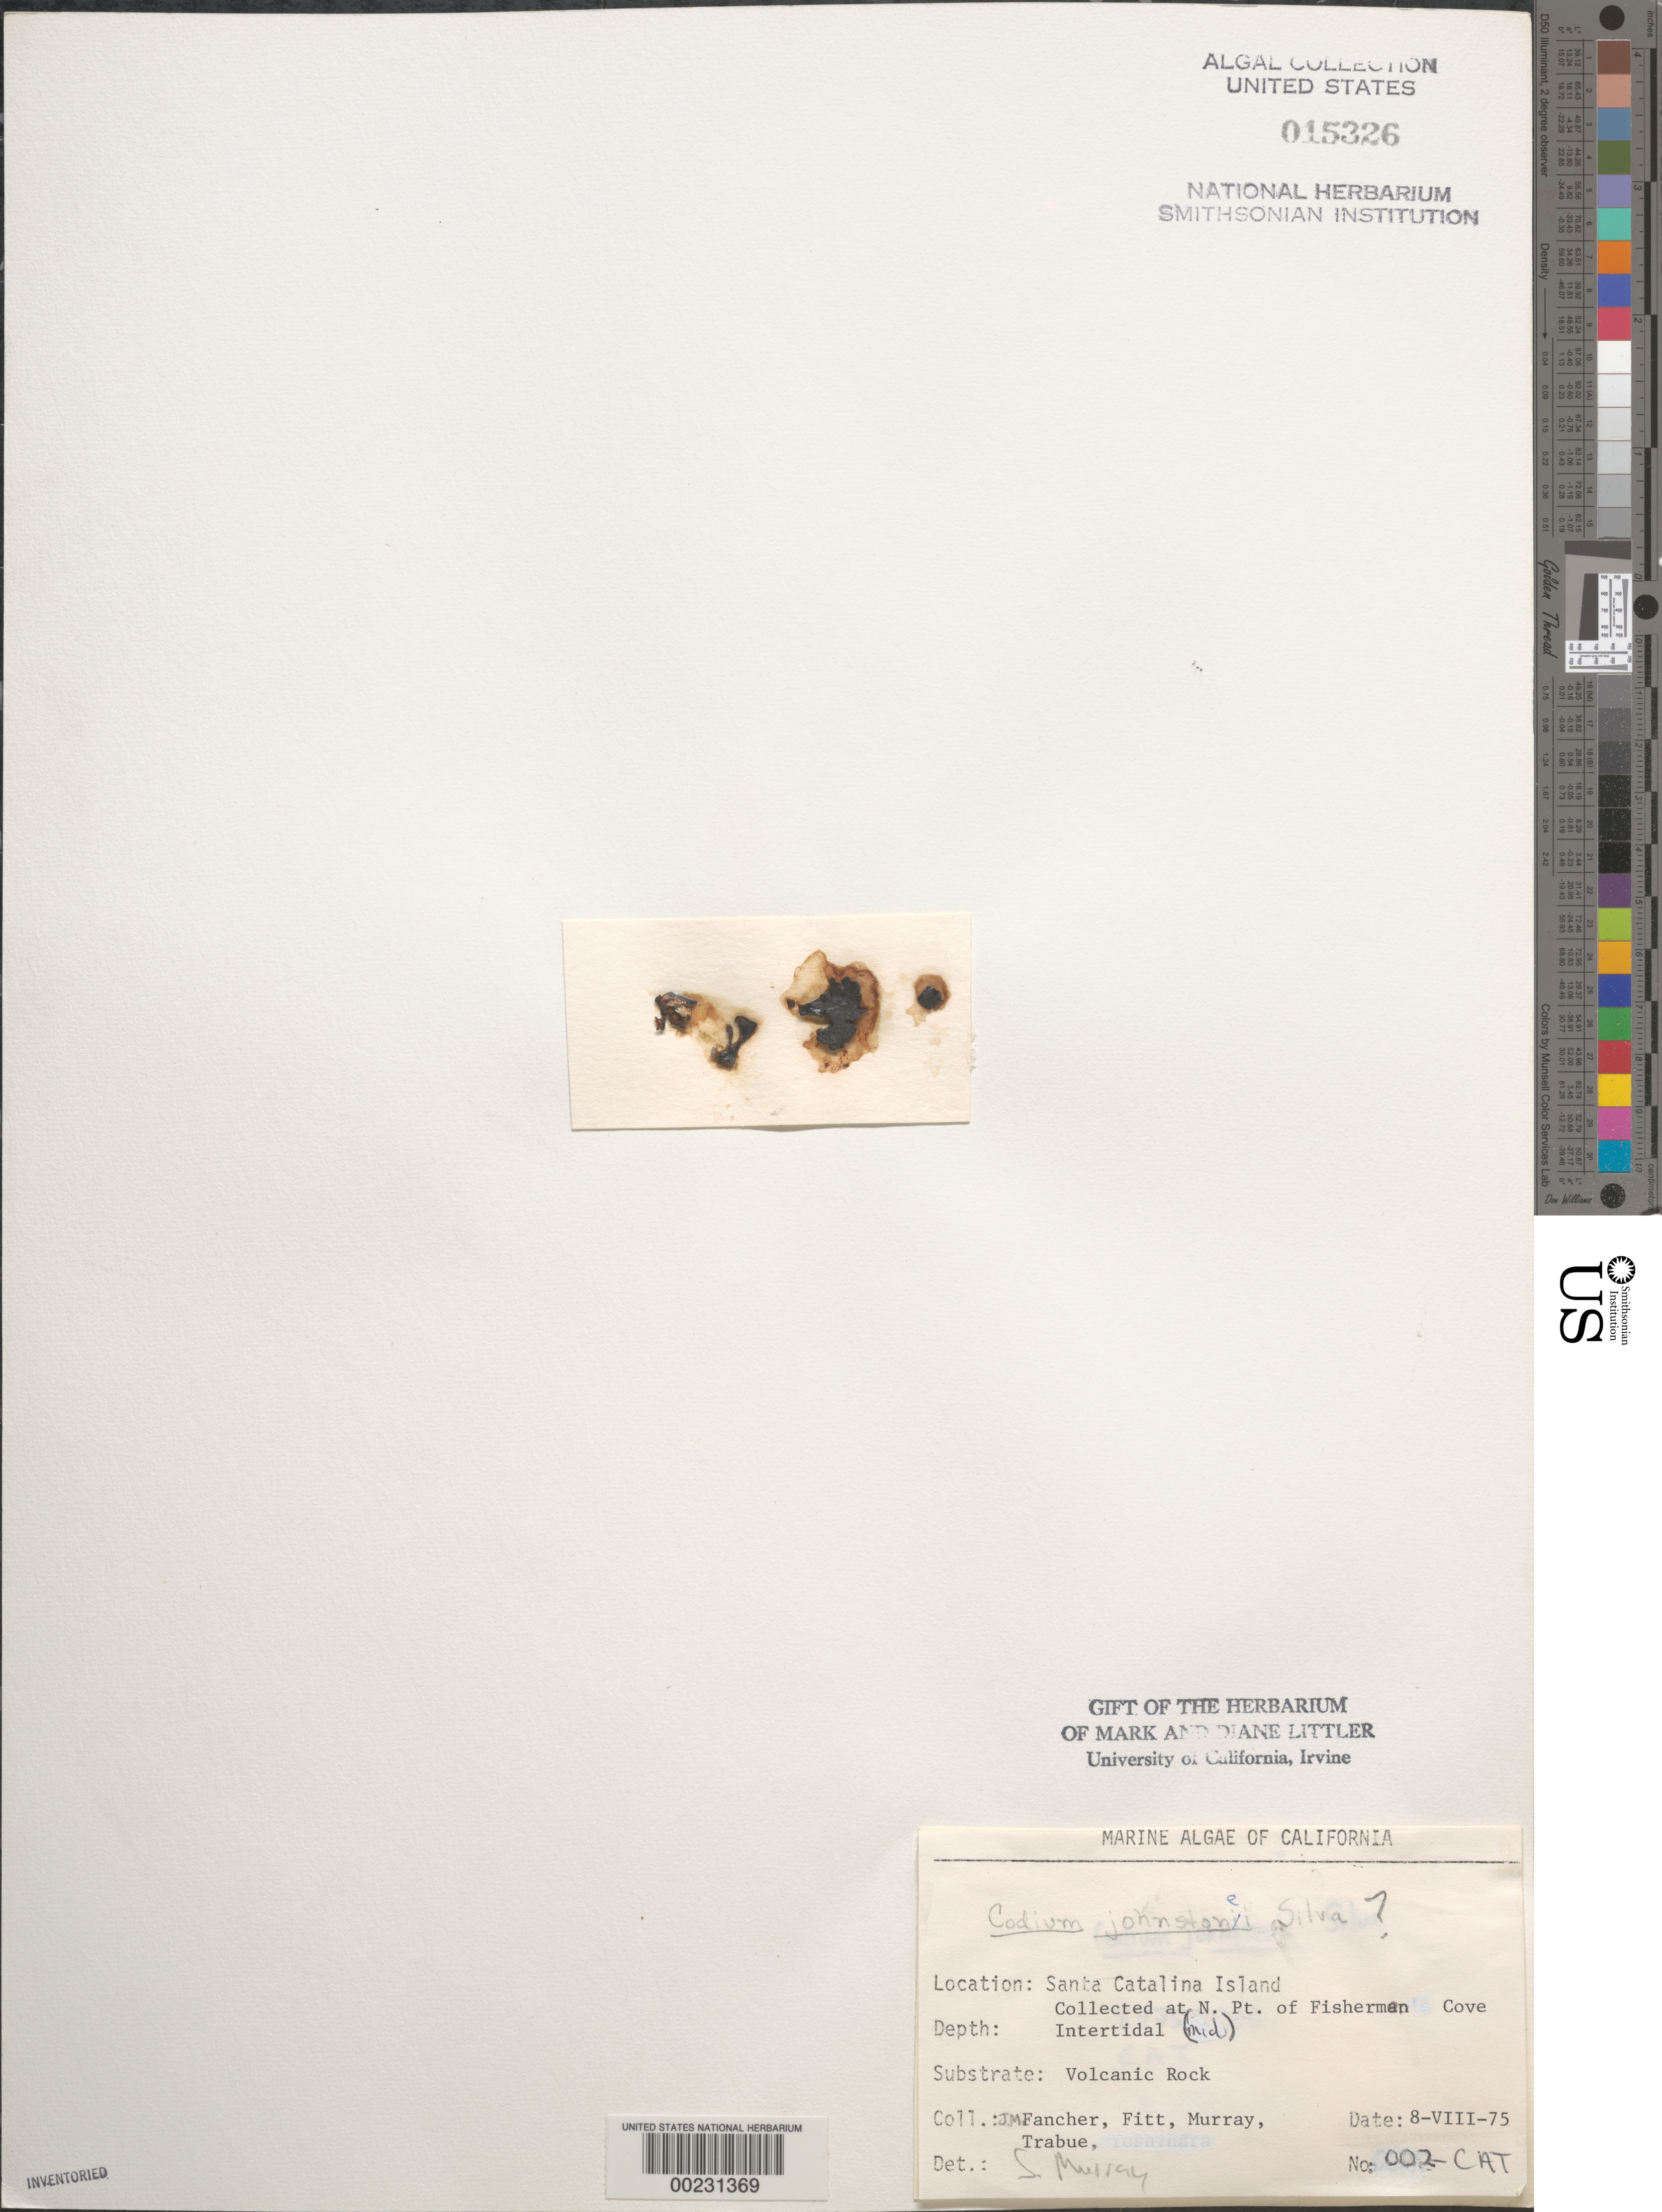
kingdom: Plantae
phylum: Chlorophyta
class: Ulvophyceae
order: Bryopsidales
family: Codiaceae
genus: Codium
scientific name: Codium johnstonei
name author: P.C. Silva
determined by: Murray, S. N.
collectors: J. Fancher, W. Fitt, S. N. Murray & P. J. Trabue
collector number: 002-cat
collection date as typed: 08 Aug 1975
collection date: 1975-08-08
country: United States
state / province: California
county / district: Los Angeles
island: Santa Catalina Island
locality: Fisherman Cove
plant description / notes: BLM-SOCALBIGHT Rocky Intertidal Survey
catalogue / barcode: US 15326